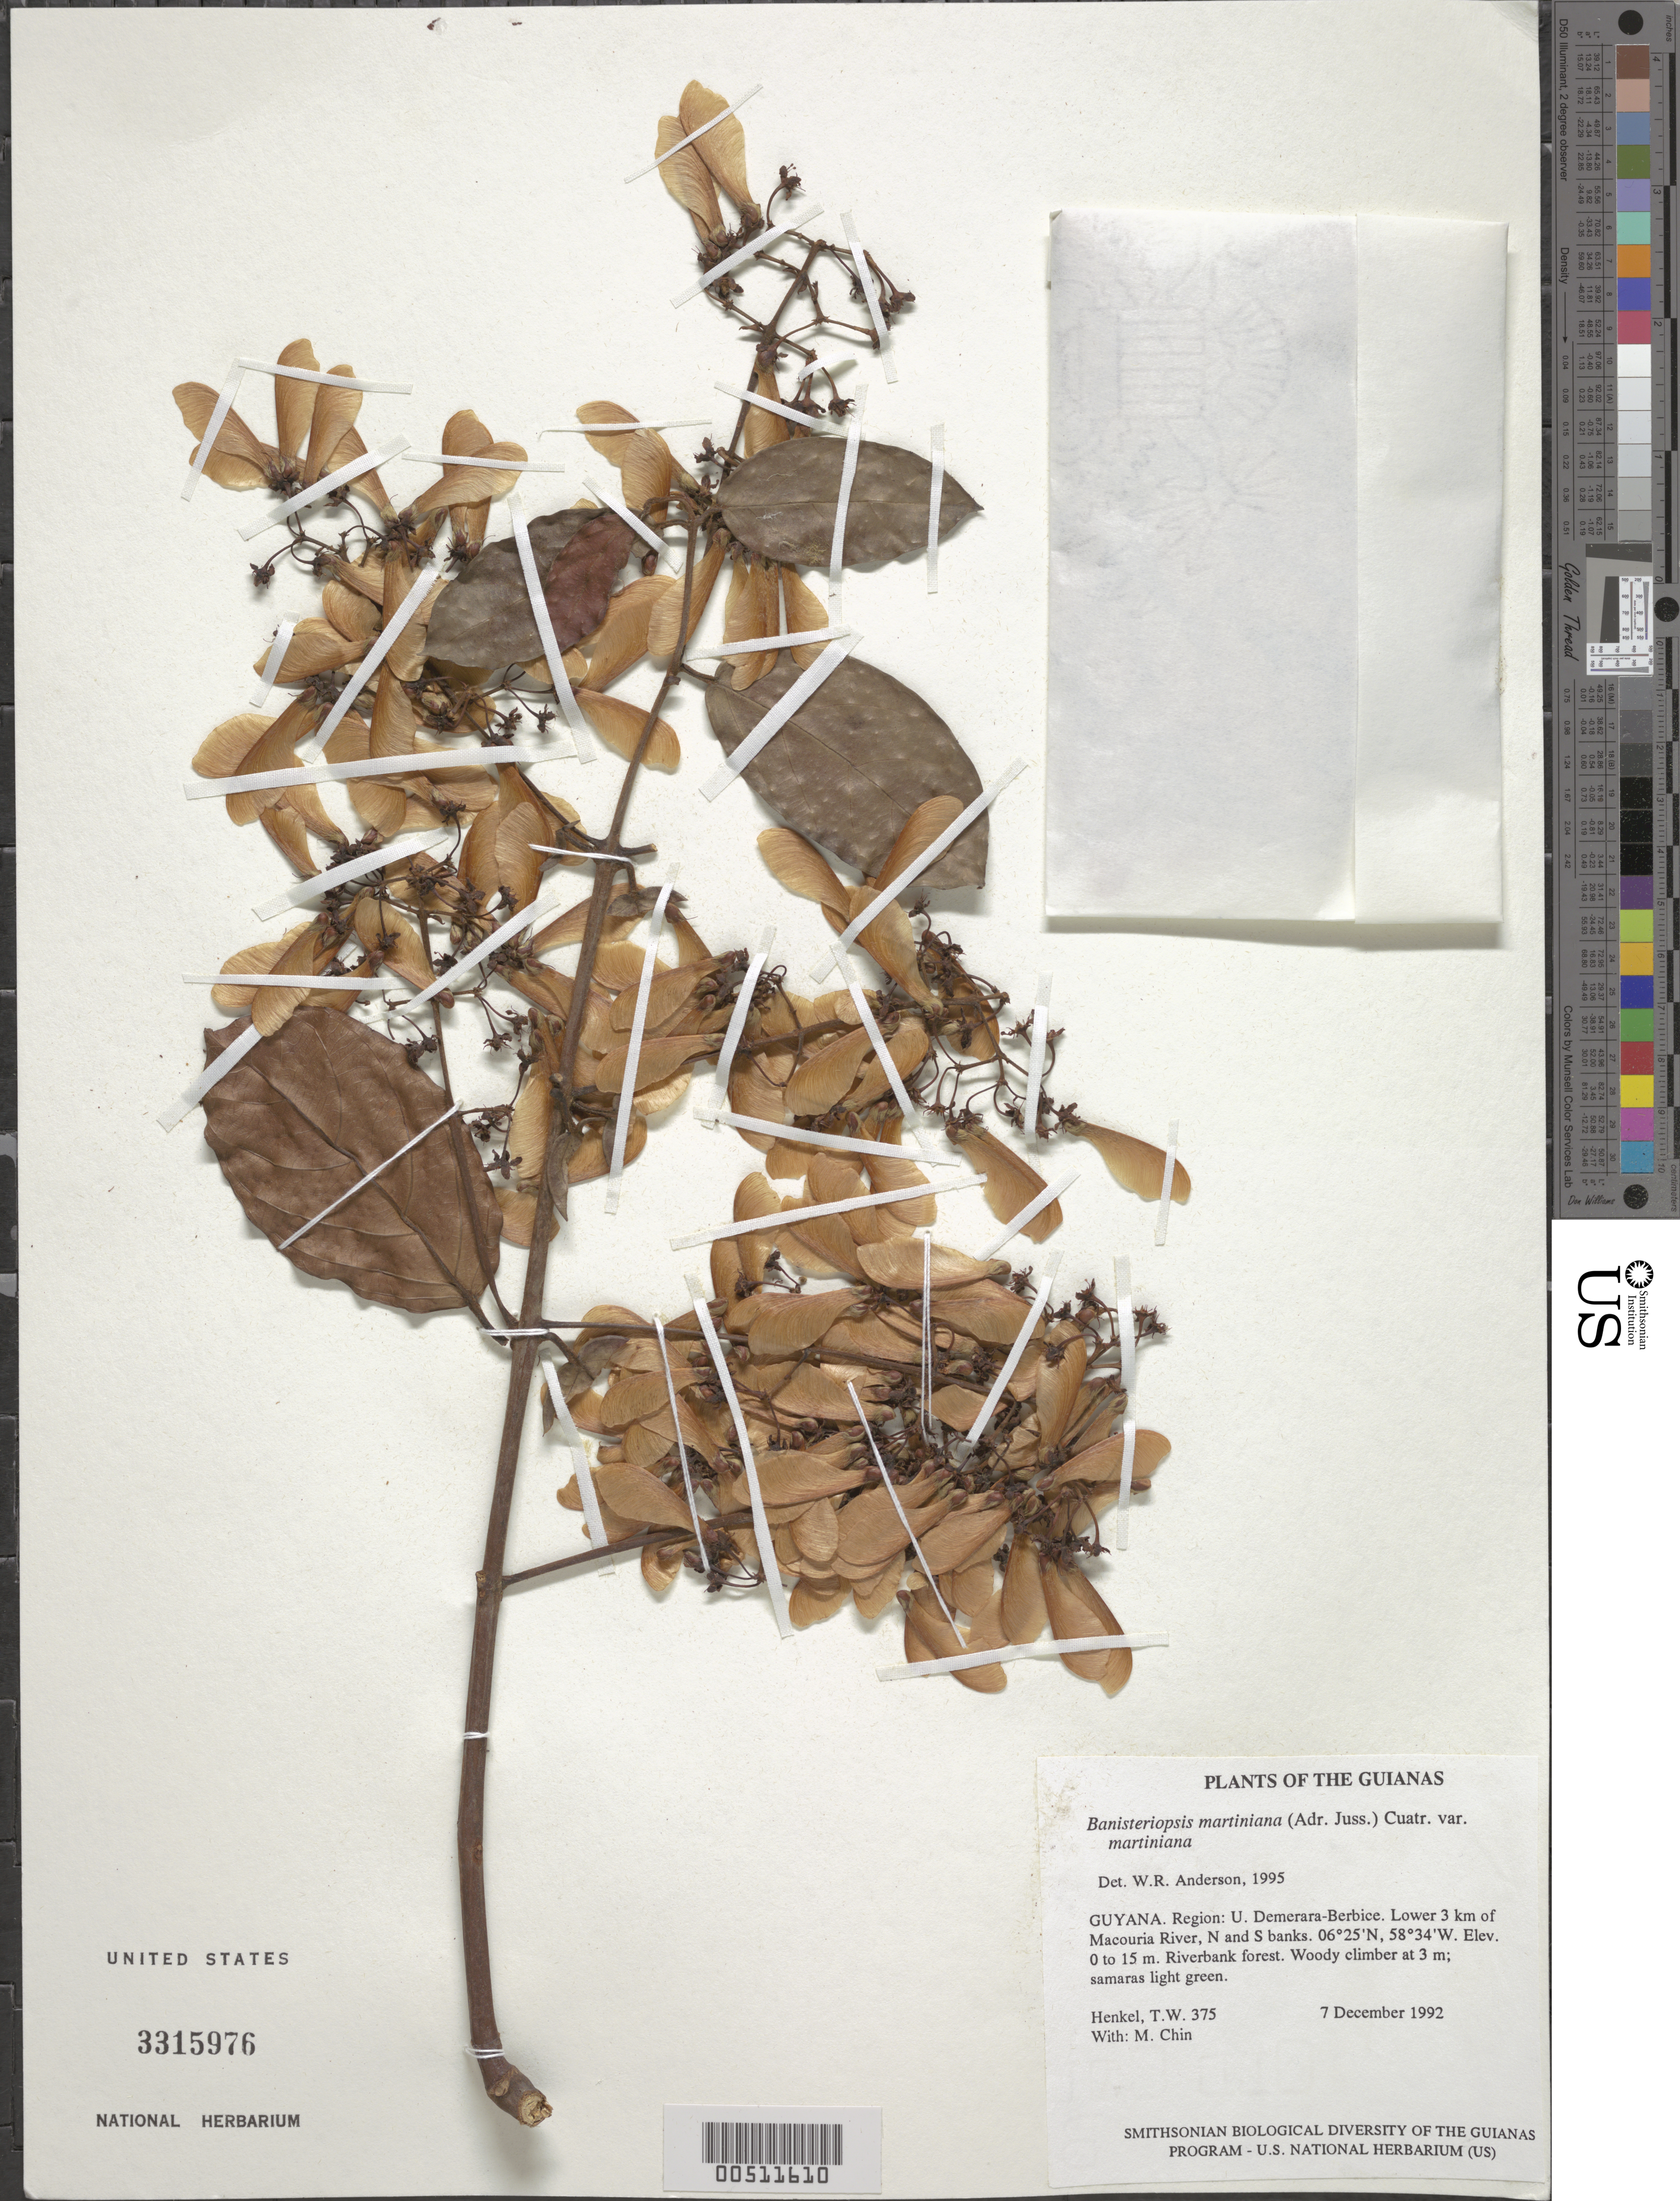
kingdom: Plantae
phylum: Tracheophyta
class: Magnoliopsida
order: Malpighiales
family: Malpighiaceae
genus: Banisteriopsis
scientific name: Banisteriopsis martiniana var. martiniana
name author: (A. Juss.) Cuatrec.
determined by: Anderson, W. R., (MICH), University of Michigan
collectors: T. Henkel & M. Chin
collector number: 375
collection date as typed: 7 December 1992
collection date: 1992-12-07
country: Guyana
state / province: U. Demerara-Berbice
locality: Lower 3 km of Macouria River, N and S banks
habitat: Riverbank forest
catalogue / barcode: US 3315976